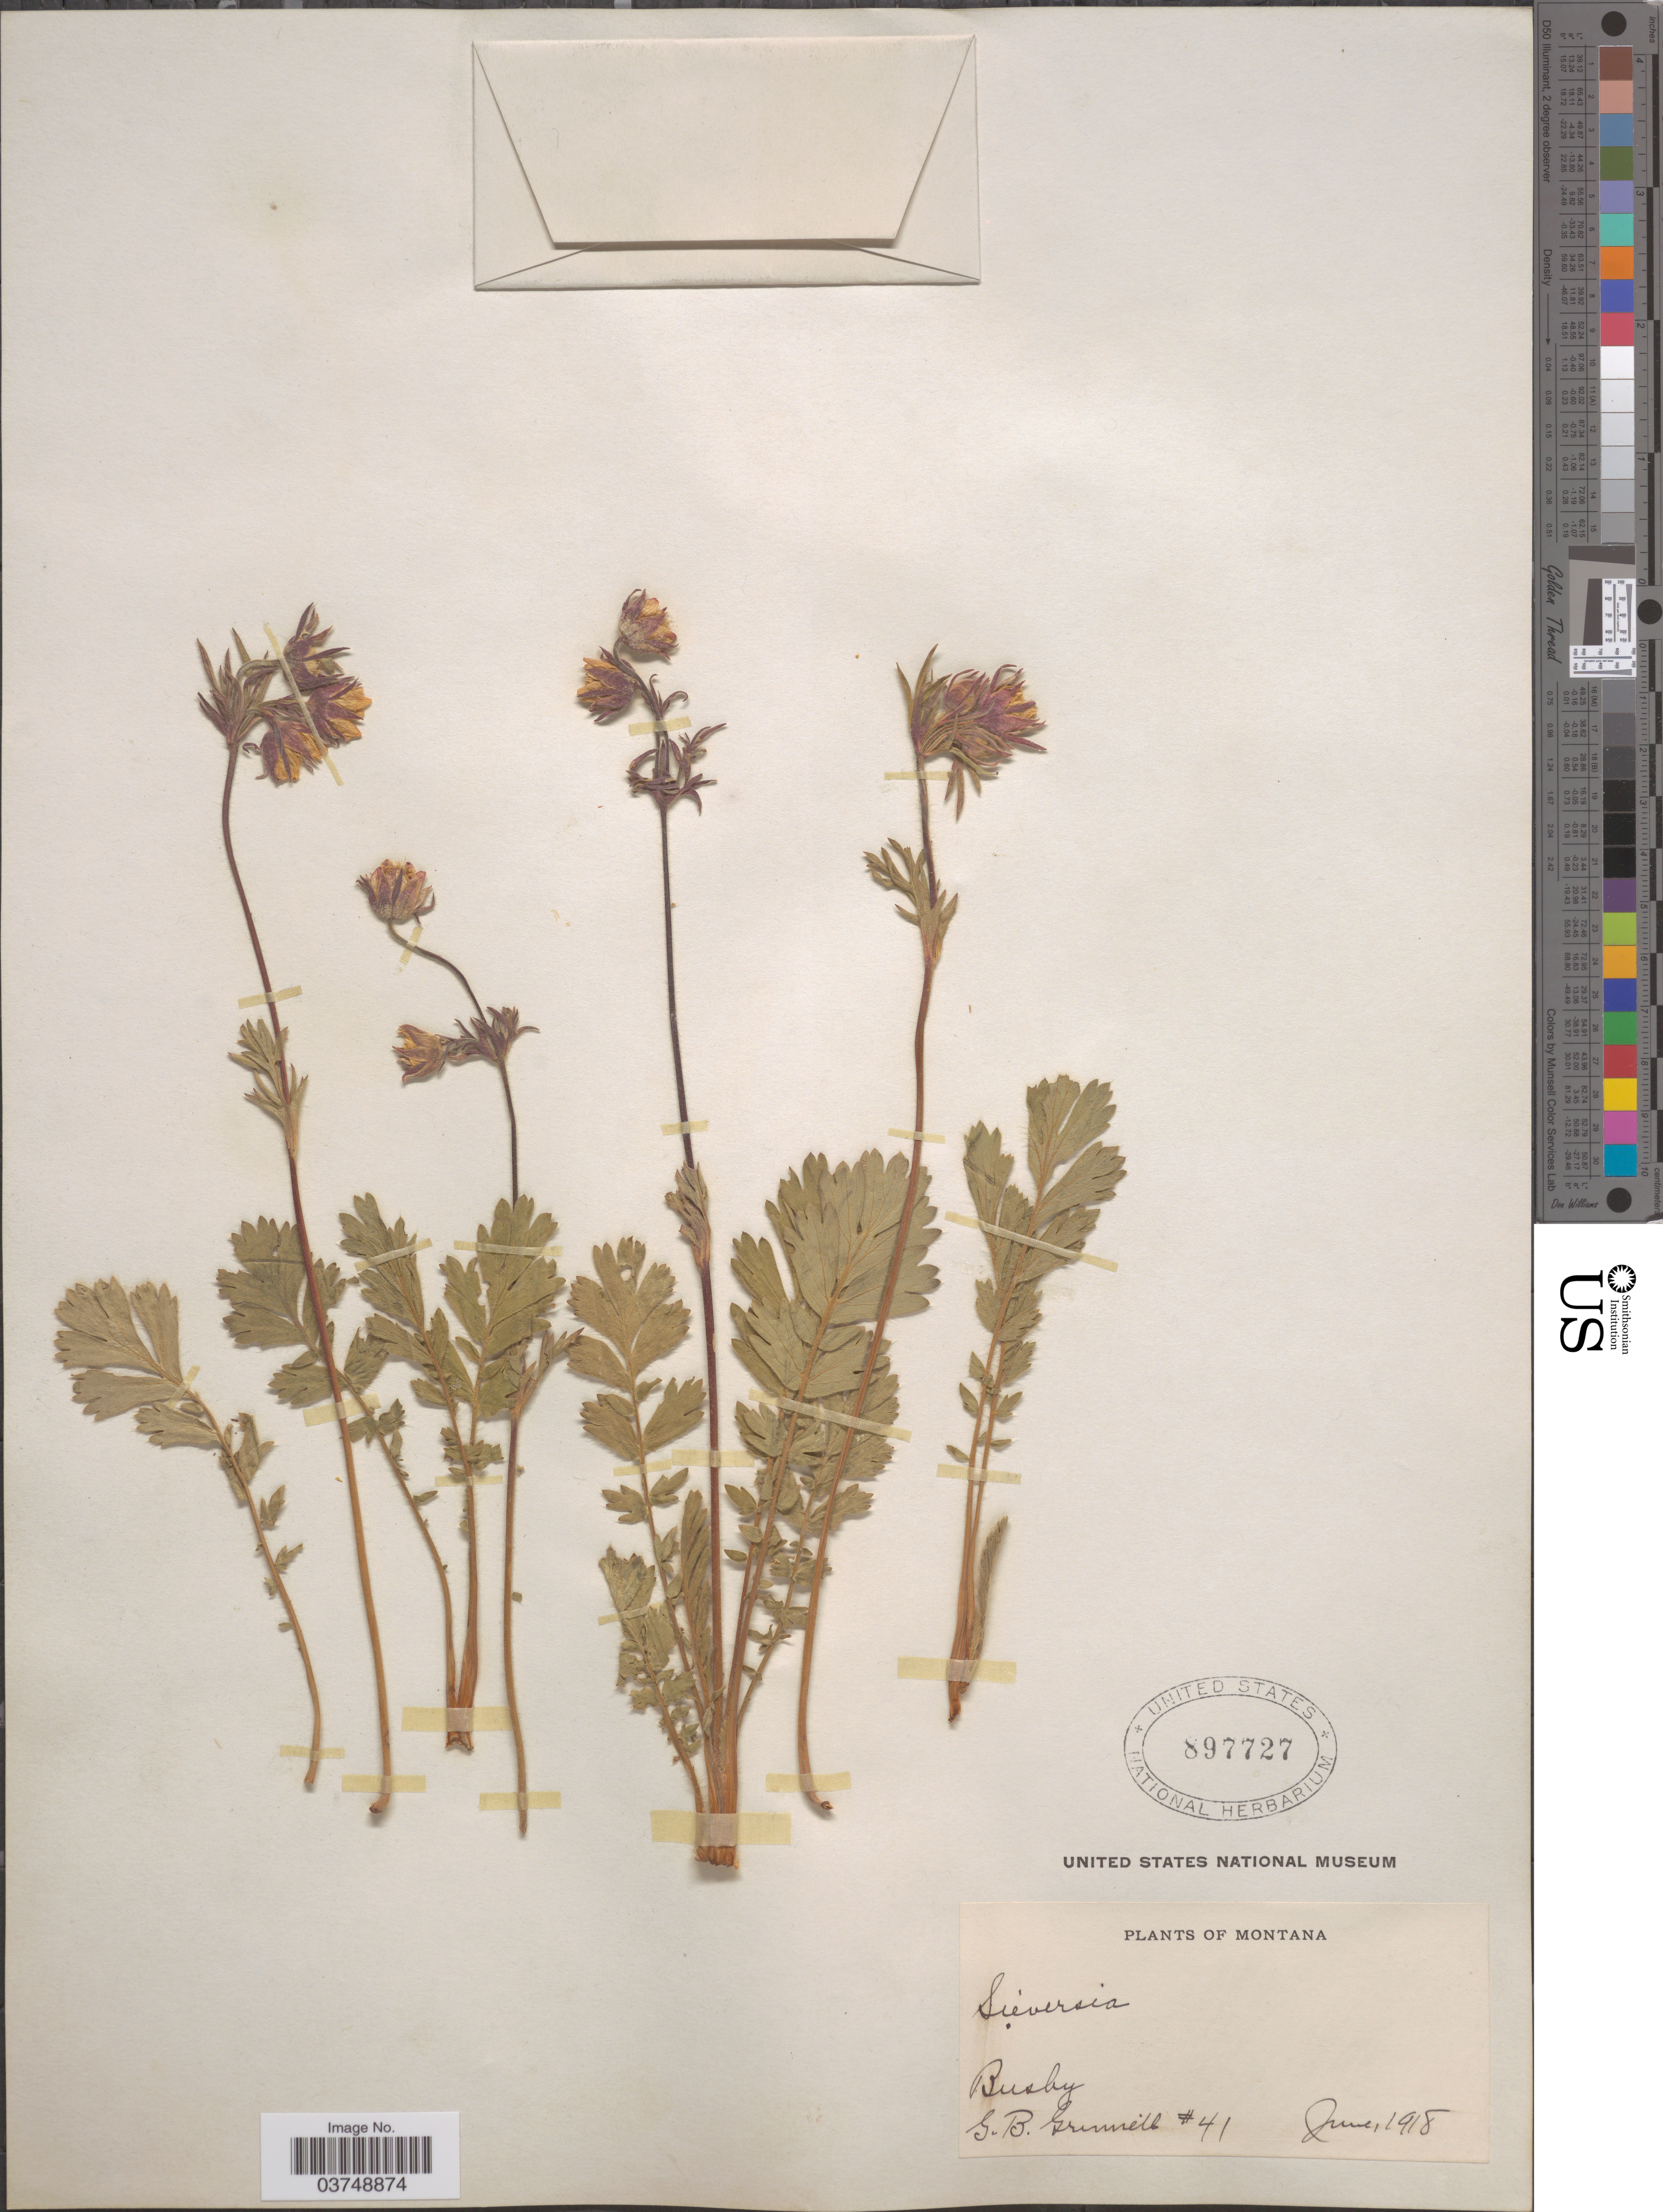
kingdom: Plantae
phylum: Tracheophyta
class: Magnoliopsida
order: Rosales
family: Rosaceae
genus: Geum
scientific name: Geum triflorum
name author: Pursh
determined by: Strong, Mark T., (BOT), Smithsonian Institution - National Museum of Natural History (UNITED STATES)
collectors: G. Grinnell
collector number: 41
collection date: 1918-06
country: United States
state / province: Montana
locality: Busby.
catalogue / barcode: US 897727